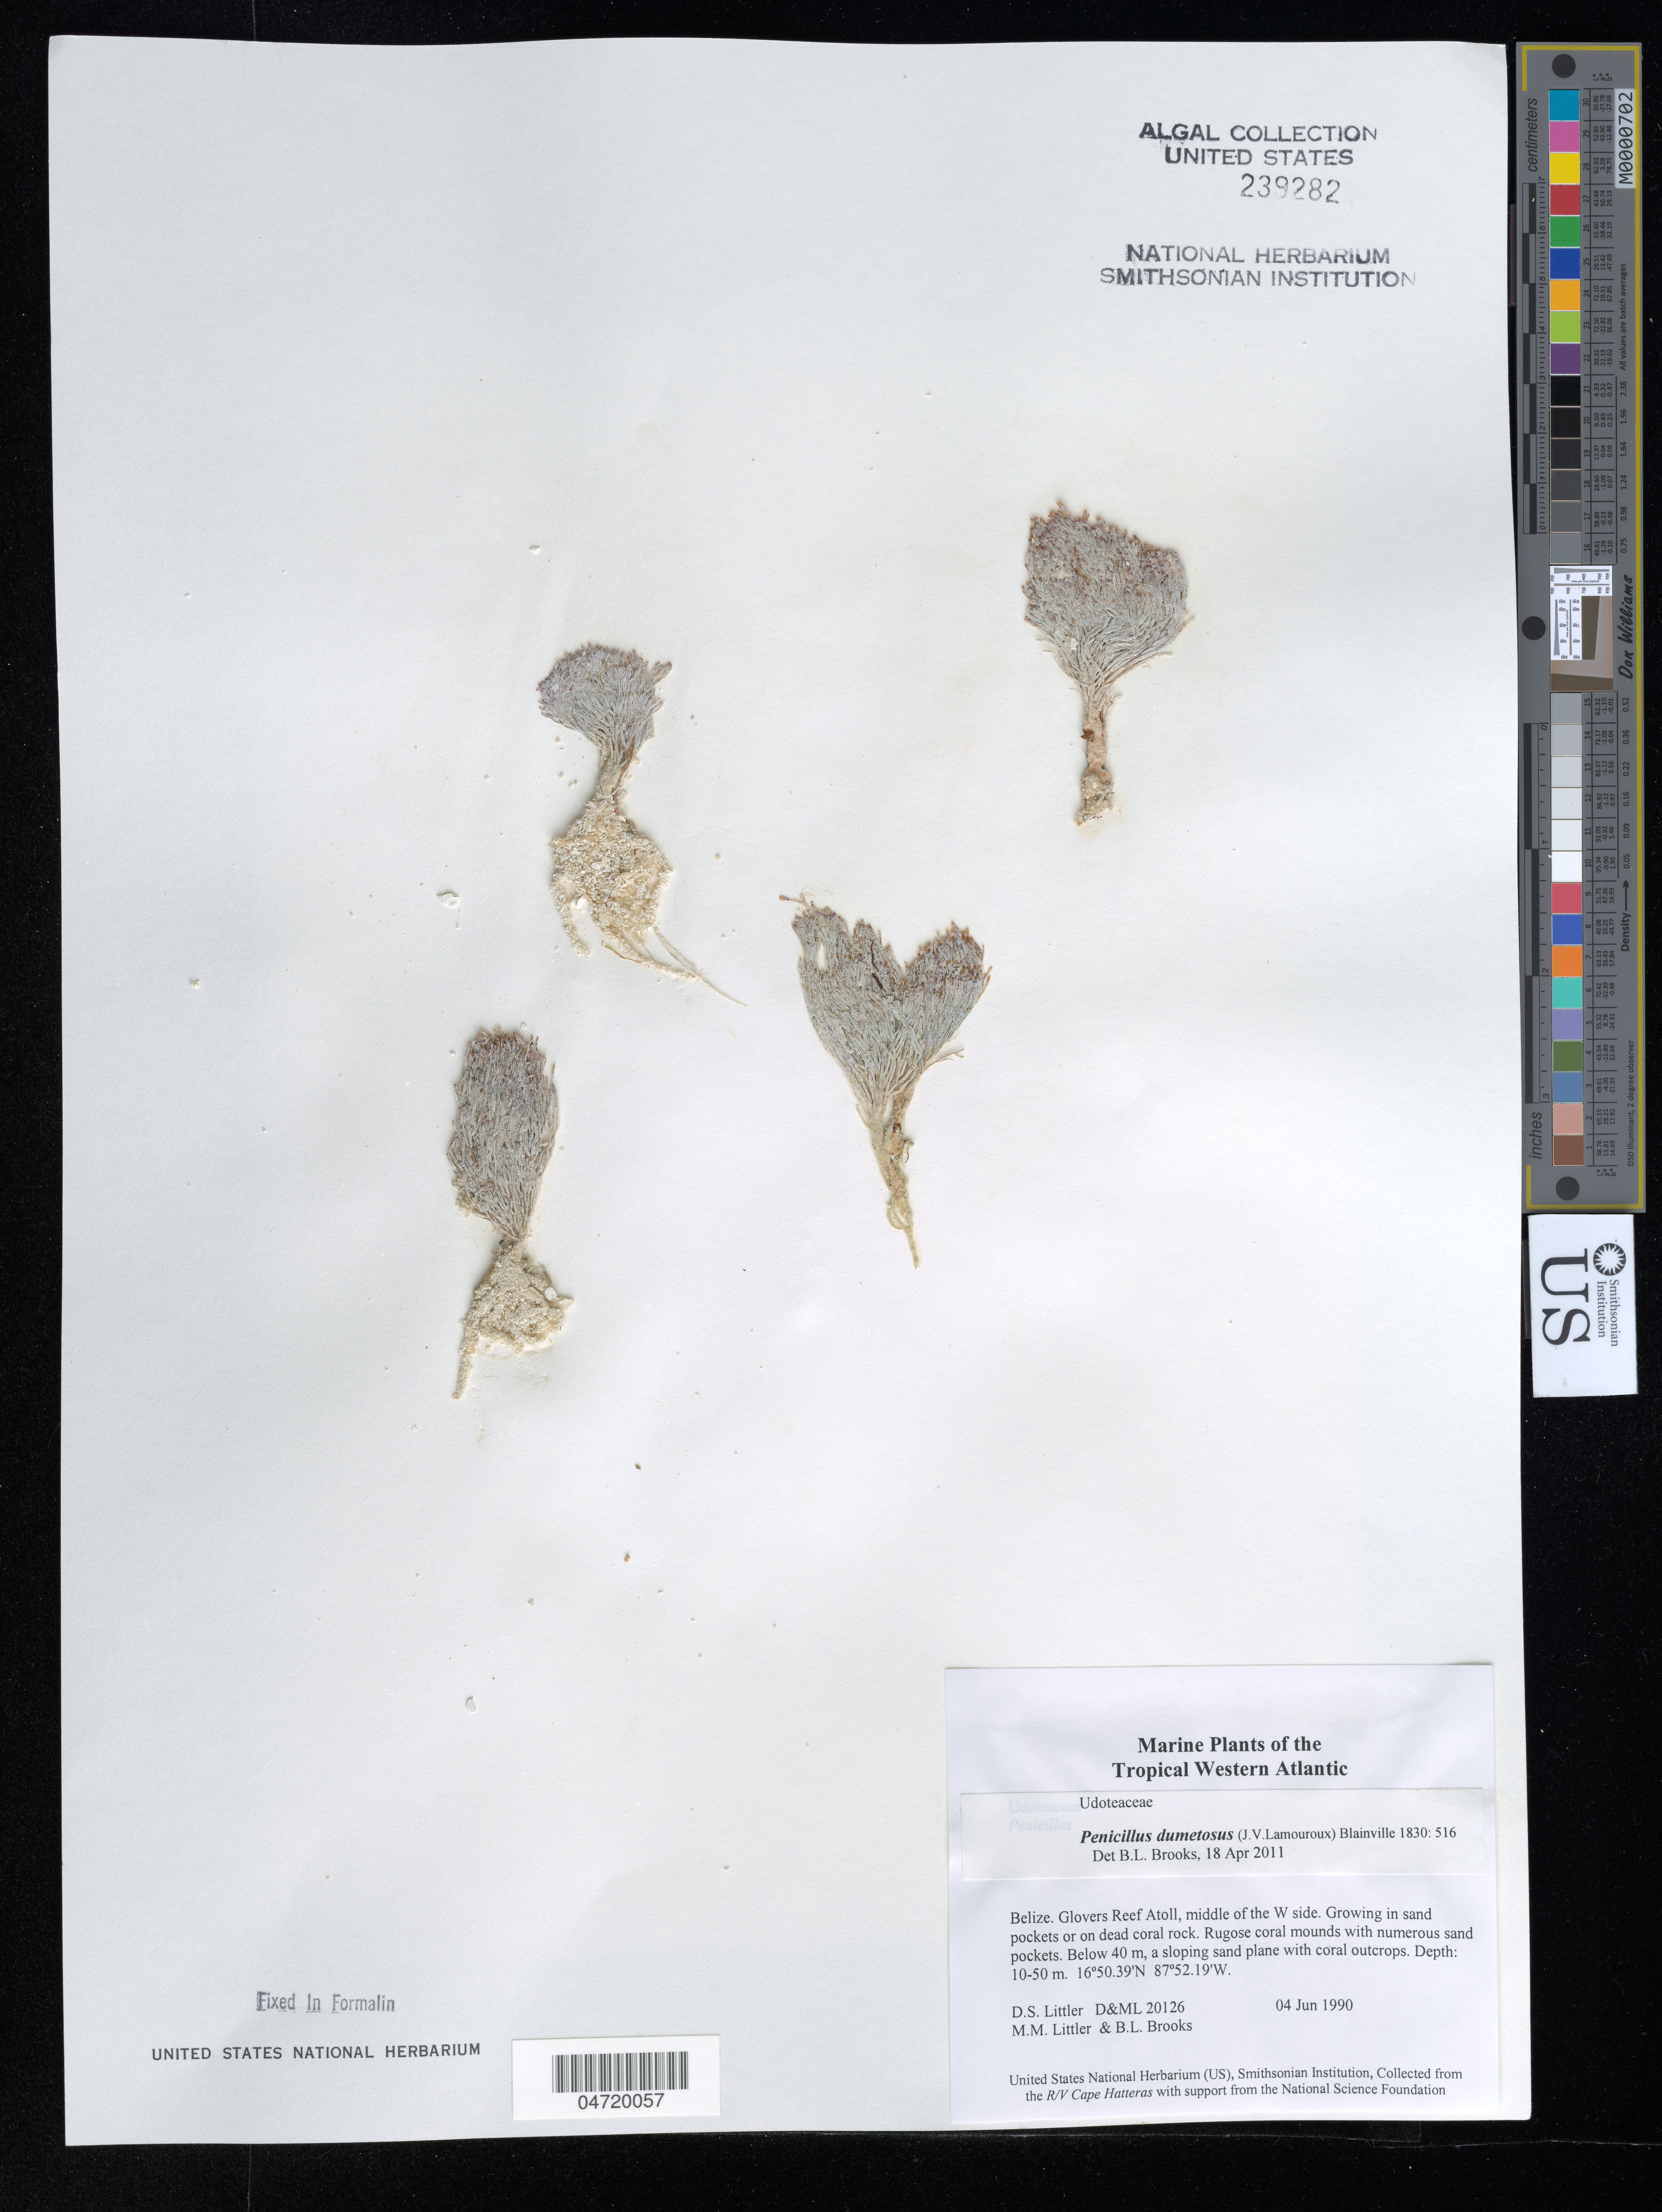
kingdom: Plantae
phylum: Chlorophyta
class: Ulvophyceae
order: Bryopsidales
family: Udoteaceae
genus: Penicillus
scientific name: Penicillus dumetosus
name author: (J.V.Lamouroux) Blainville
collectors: D. S. Littler, M. M. Littler & B. Brooks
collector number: D&ML 20126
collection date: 1990-06-04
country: Belize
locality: The Tropical Western Atlantic. Glovers Reef Atoll, middle of the W side.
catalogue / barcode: US 239282